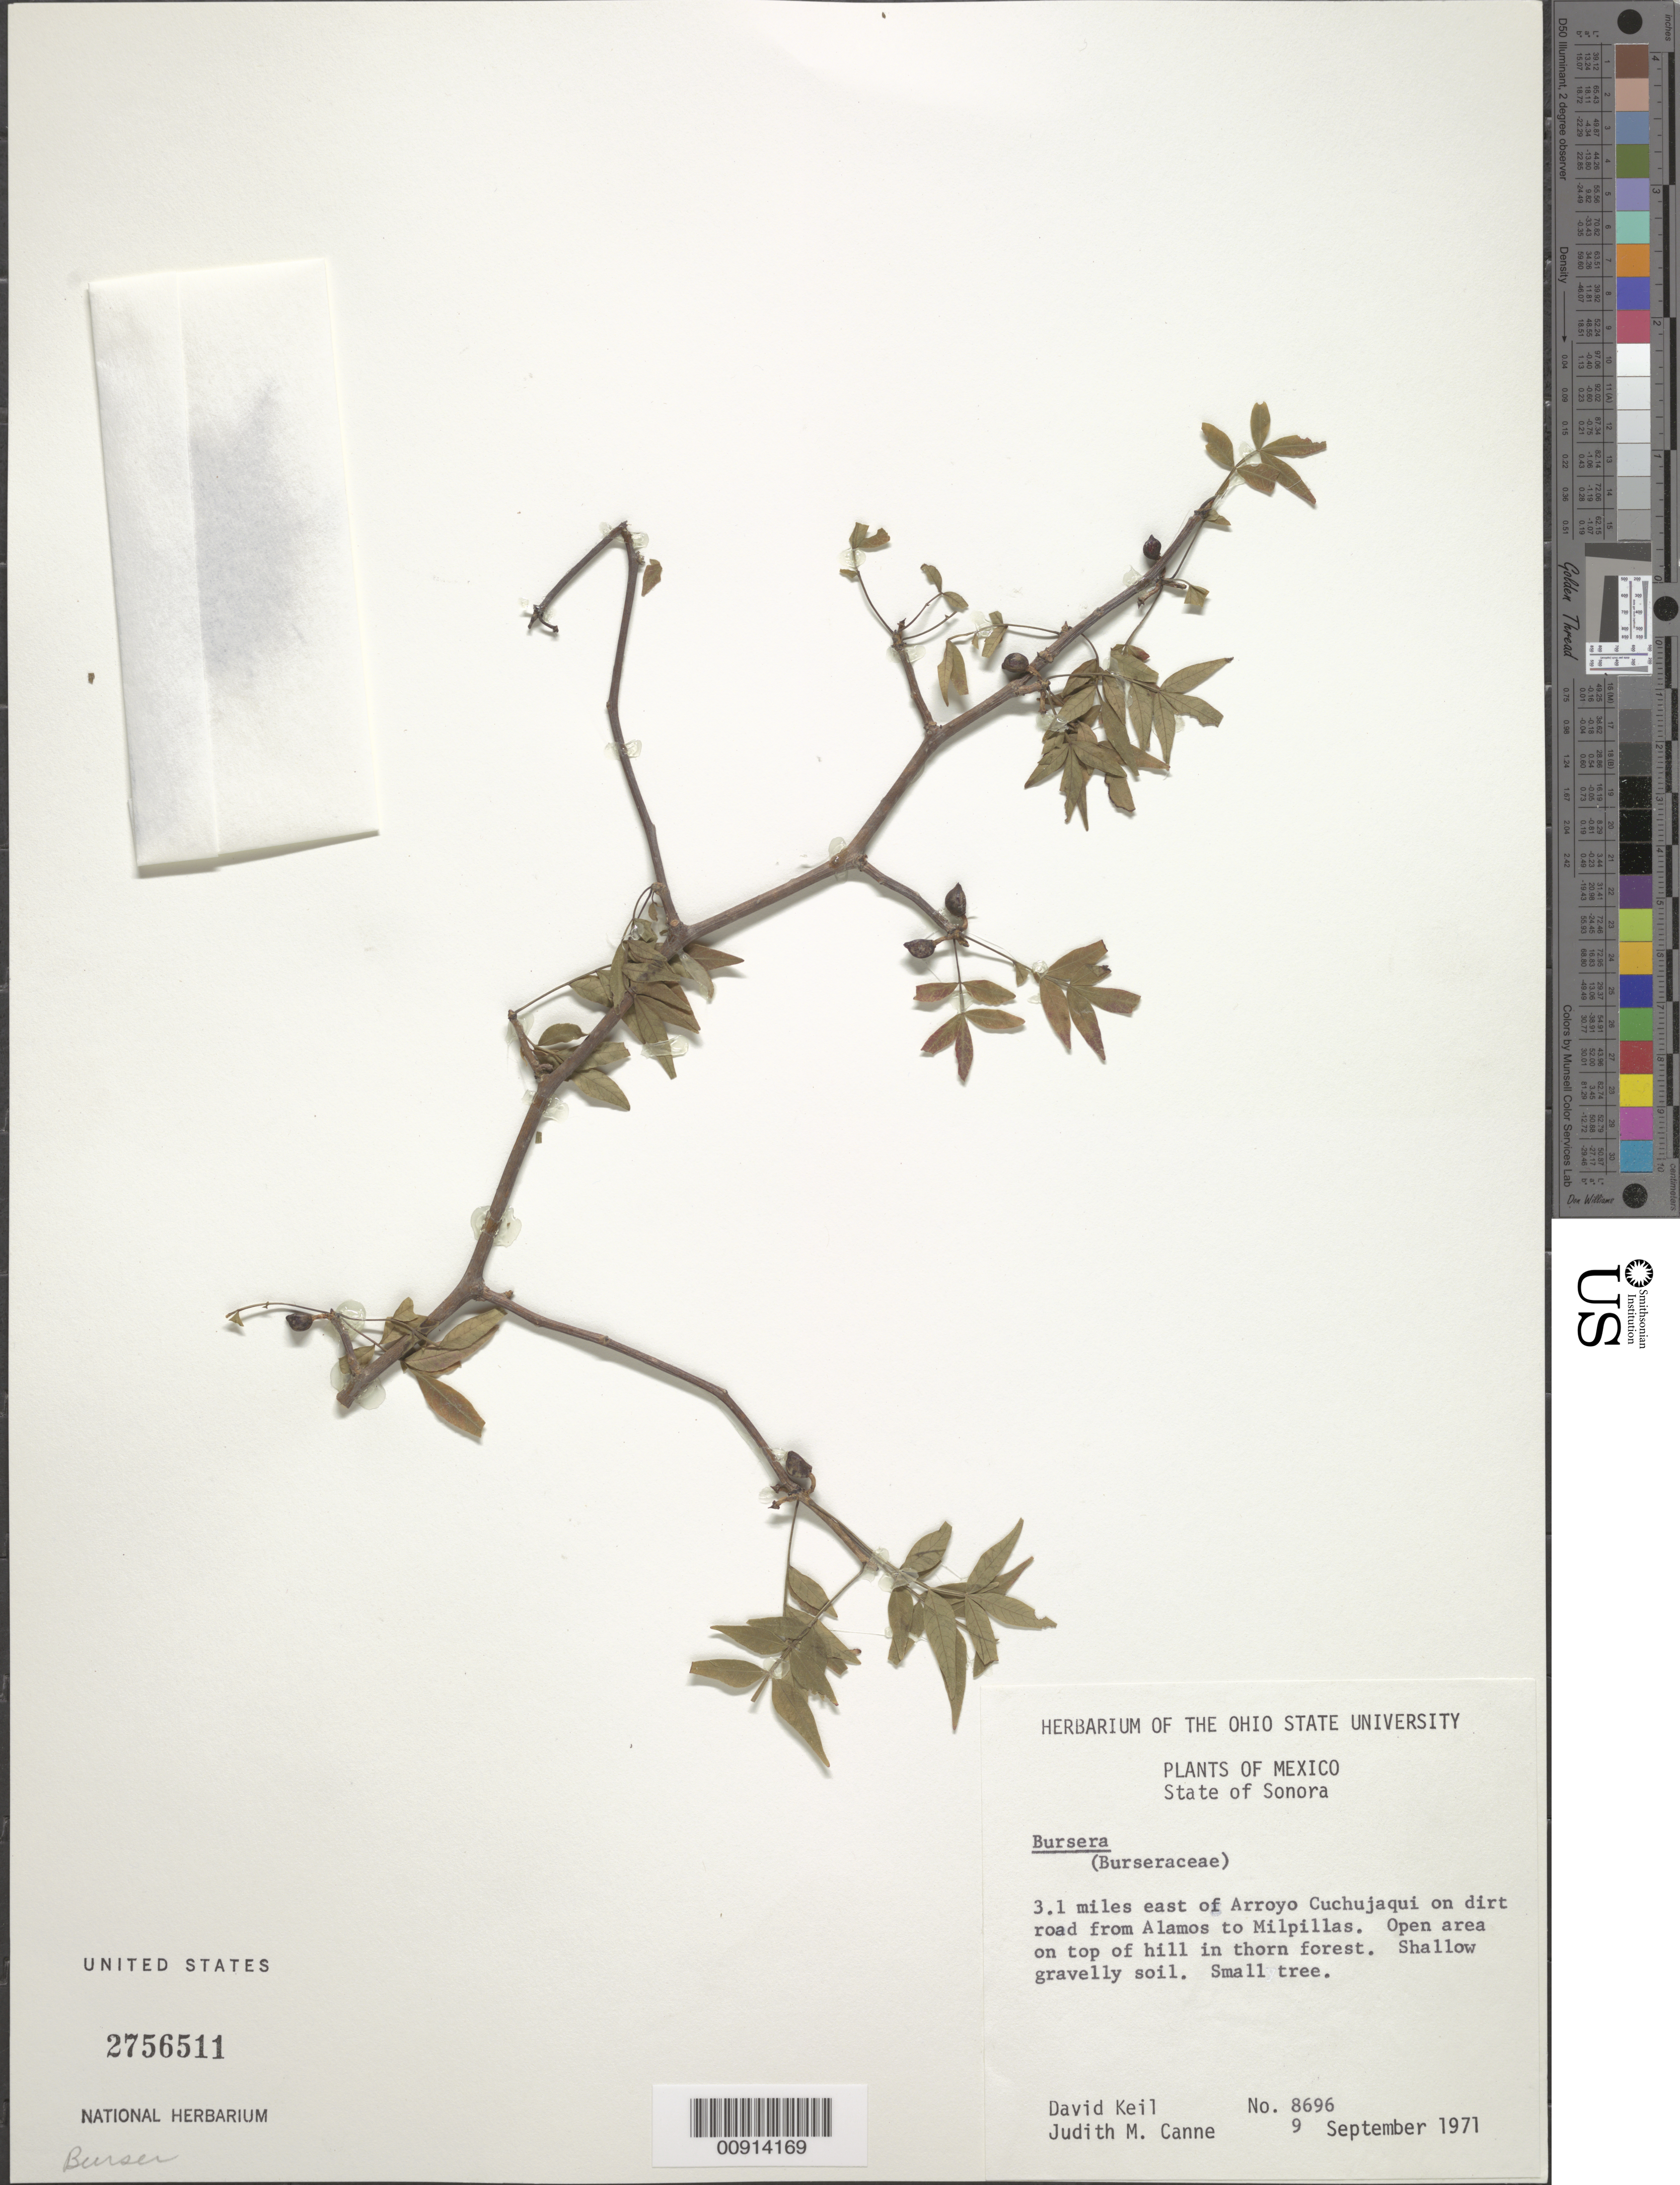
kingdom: Plantae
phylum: Tracheophyta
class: Magnoliopsida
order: Sapindales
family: Burseraceae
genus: Bursera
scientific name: Bursera sp.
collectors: D. J. Keil & J. M. Canne-Hilliker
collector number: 8696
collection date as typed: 09 Sep 1971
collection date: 1971-09-09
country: Mexico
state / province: Sonora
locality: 3.1 miles east of Arroyo Cuchujaqui on dirt road from Alamos to Milpillas. State of Sonora.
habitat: Open area on top of hill in thorn forest. Shallow gravelly soil.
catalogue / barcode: US 2756511